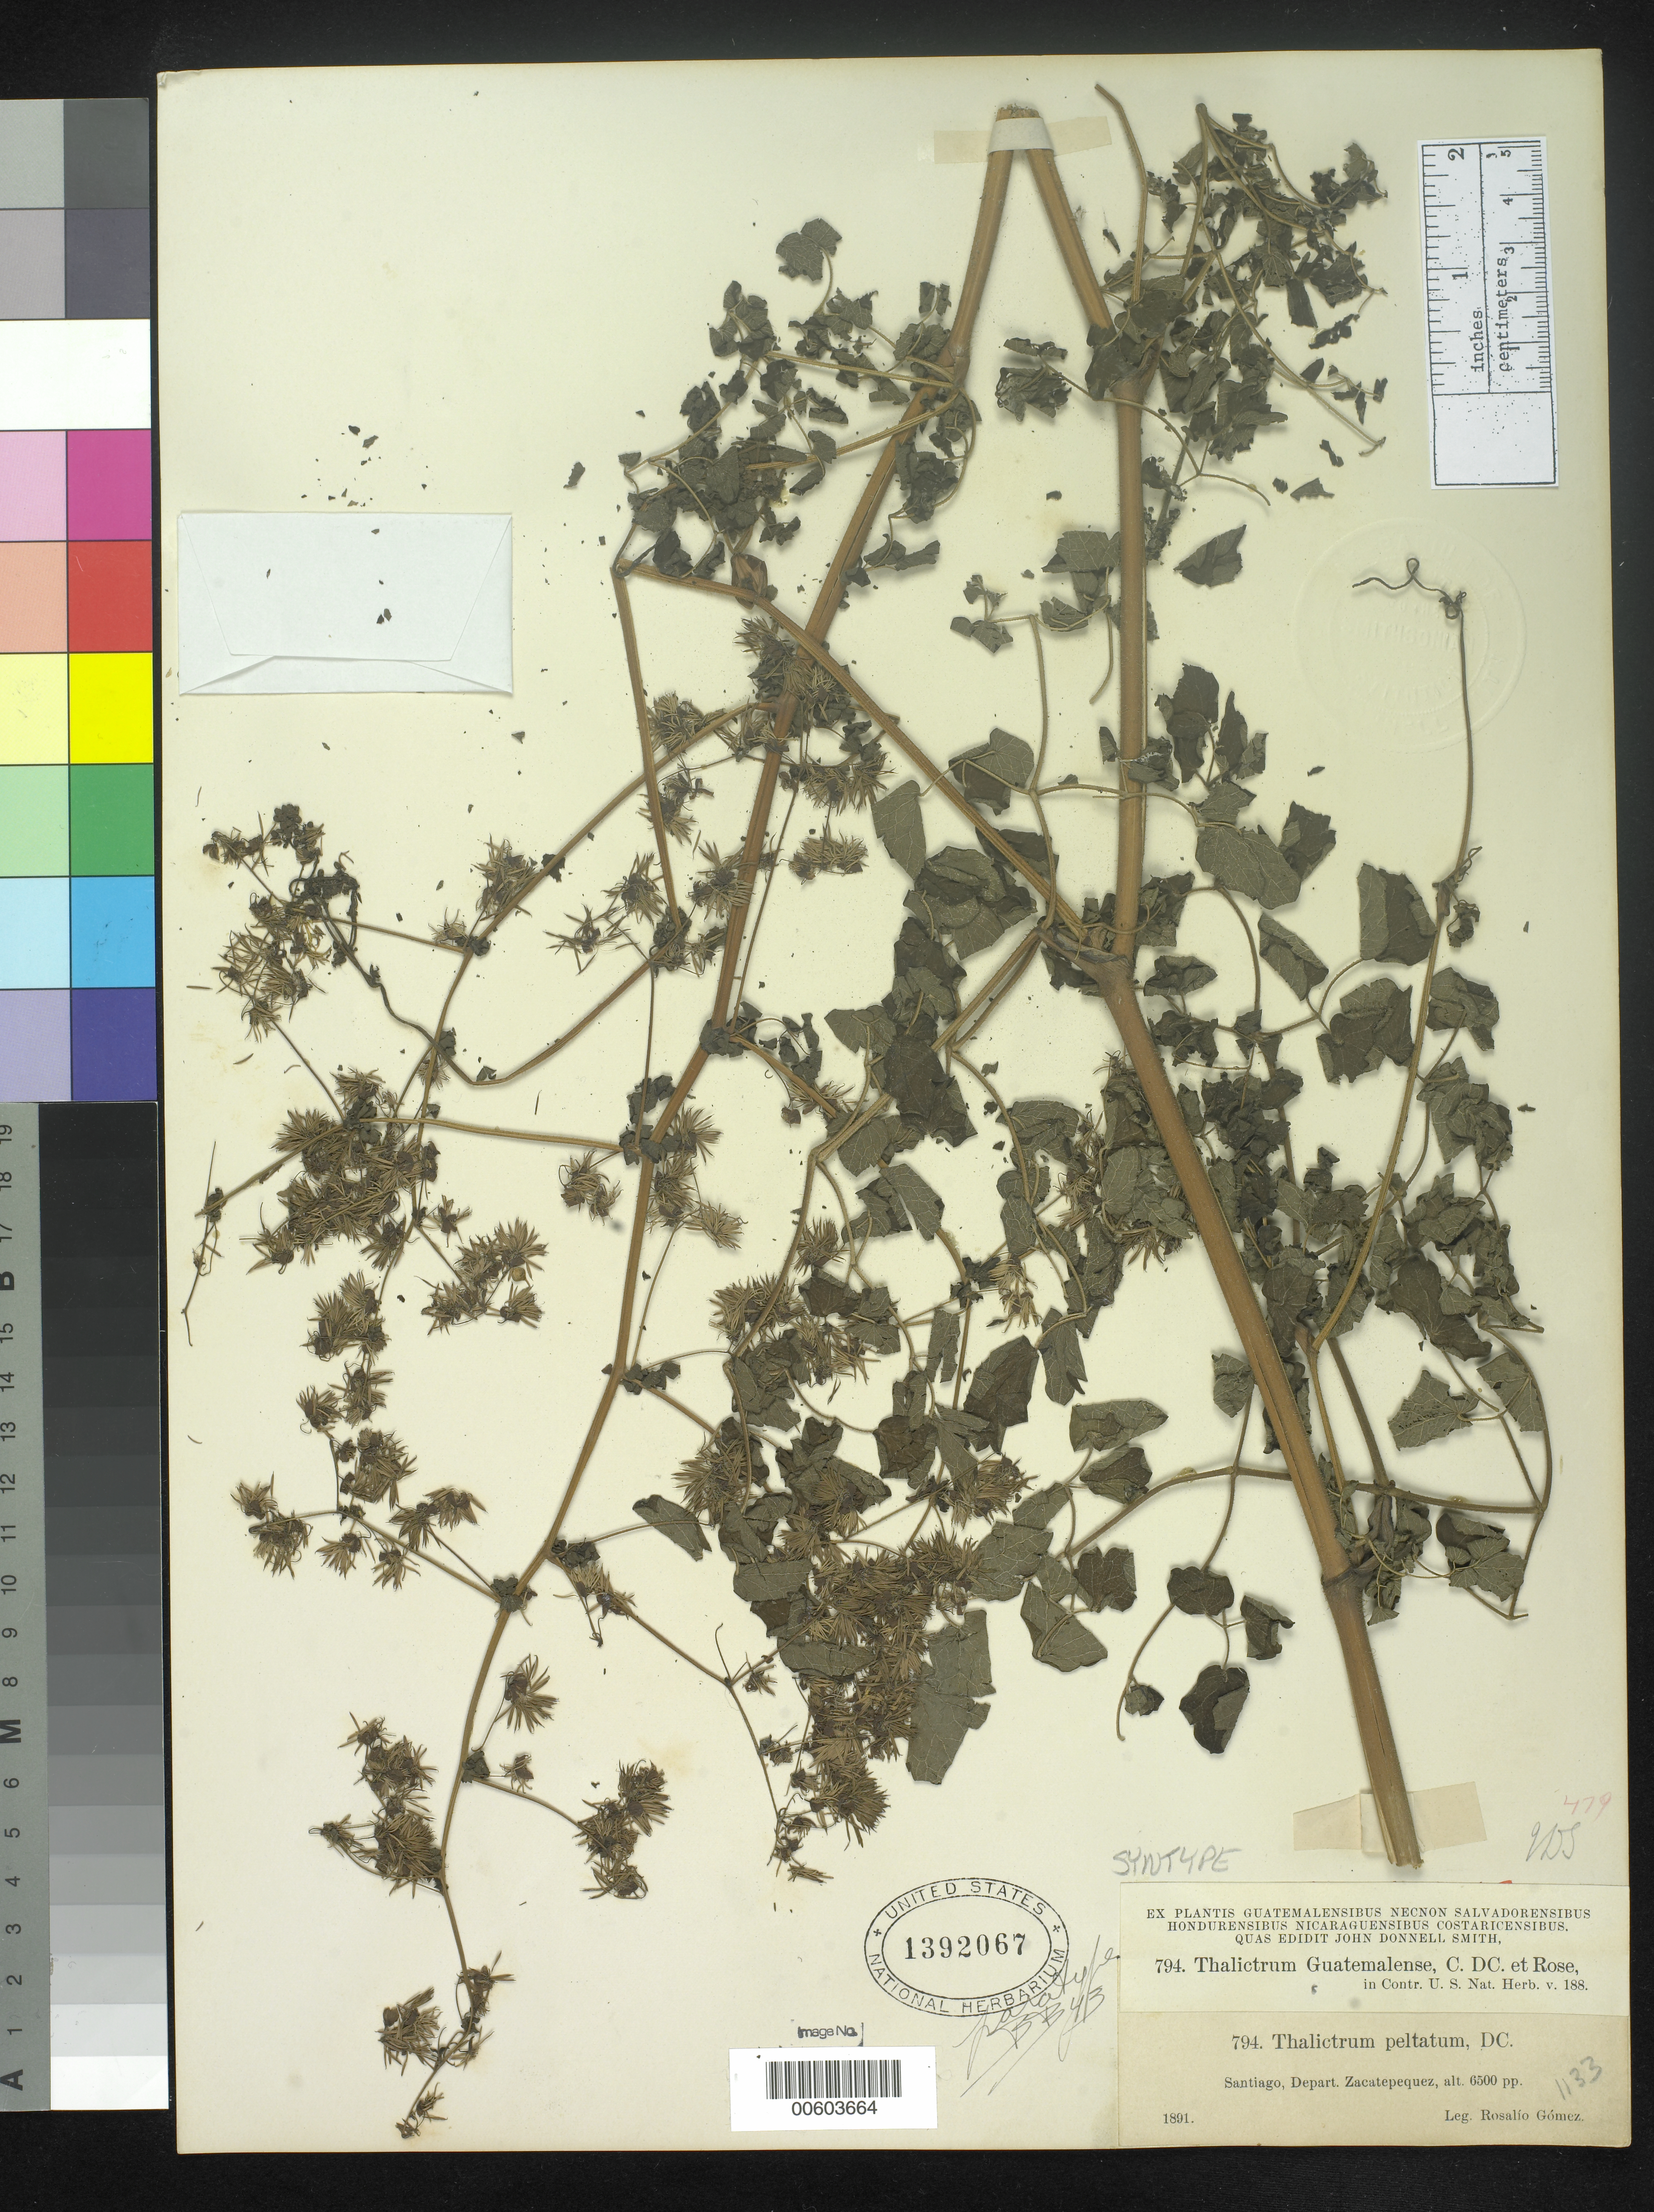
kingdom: Plantae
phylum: Tracheophyta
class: Magnoliopsida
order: Ranunculales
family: Ranunculaceae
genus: Thalictrum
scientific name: Thalictrum guatemalense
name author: C. DC. & Rose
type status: Syntype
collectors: R. Gómez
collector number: J.D.S. 794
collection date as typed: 1891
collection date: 1891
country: Guatemala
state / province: Sacatepéquez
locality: Santiago.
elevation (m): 1981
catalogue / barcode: US 1392067